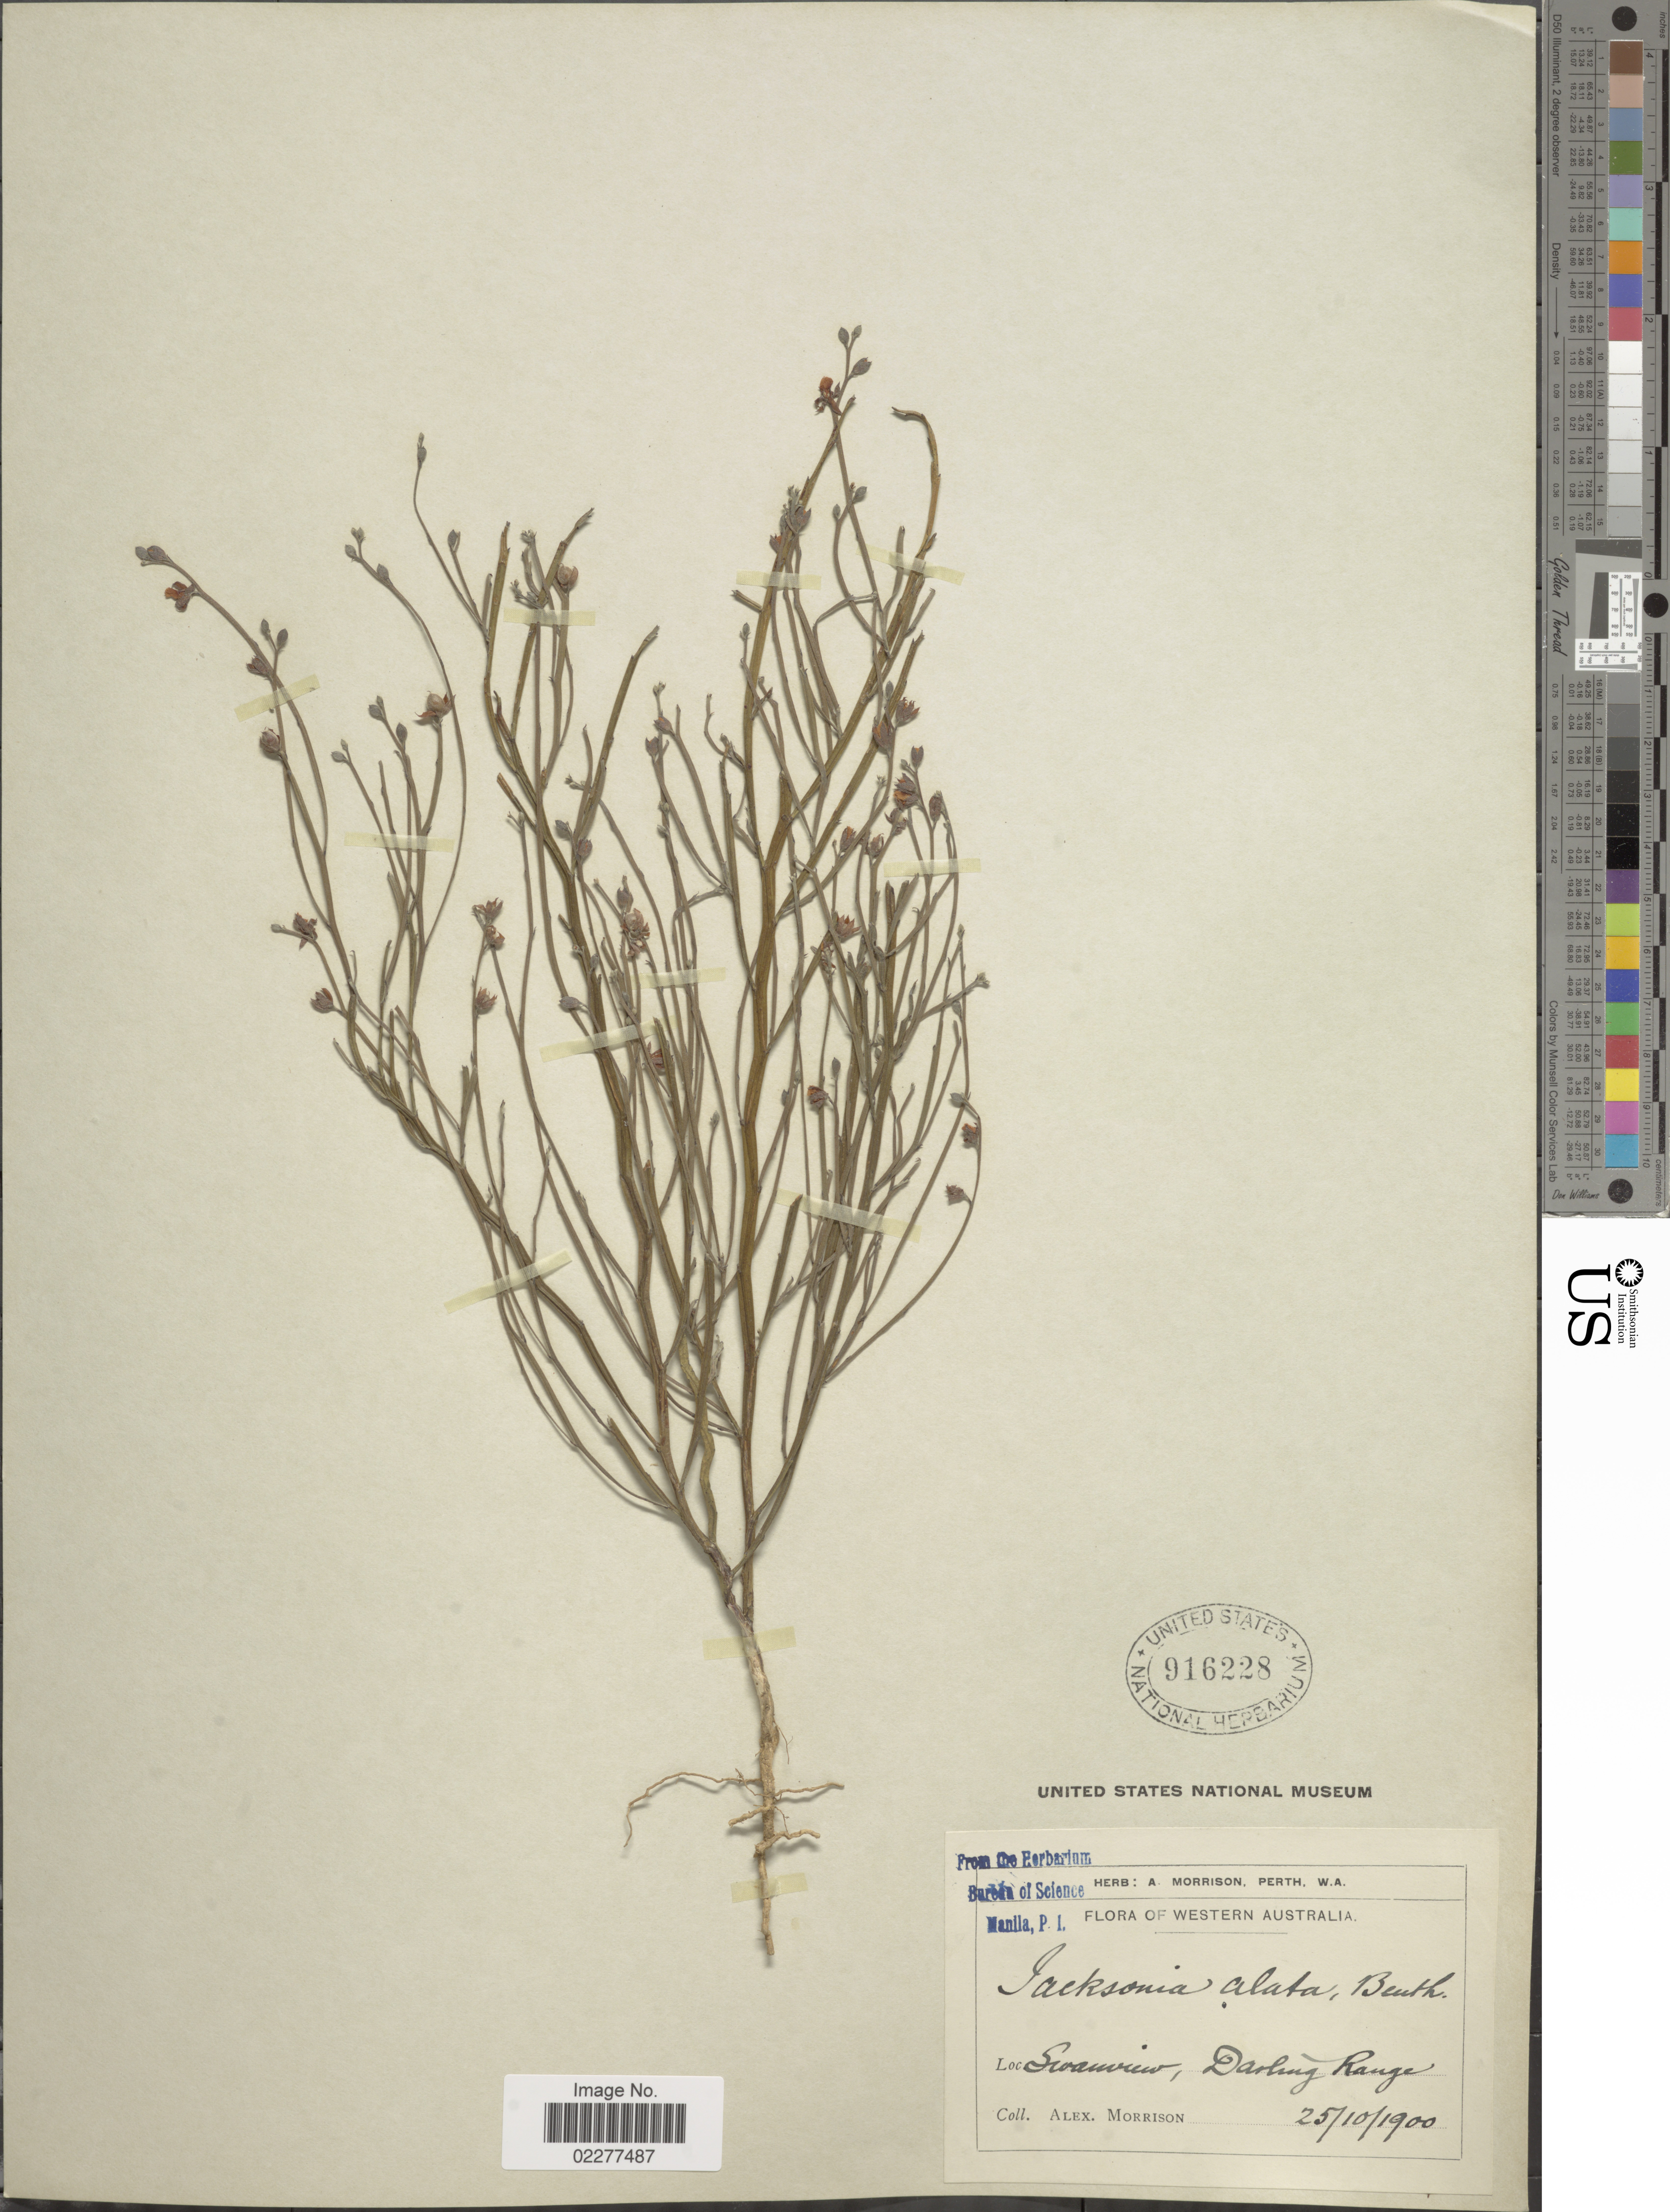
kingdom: Plantae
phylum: Tracheophyta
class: Magnoliopsida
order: Fabales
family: Fabaceae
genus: Jacksonia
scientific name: Jacksonia alata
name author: Benth.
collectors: A. Morrison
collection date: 1900-10-25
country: Australia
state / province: Western Australia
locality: Swan riv, Darling Range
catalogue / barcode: US 916228